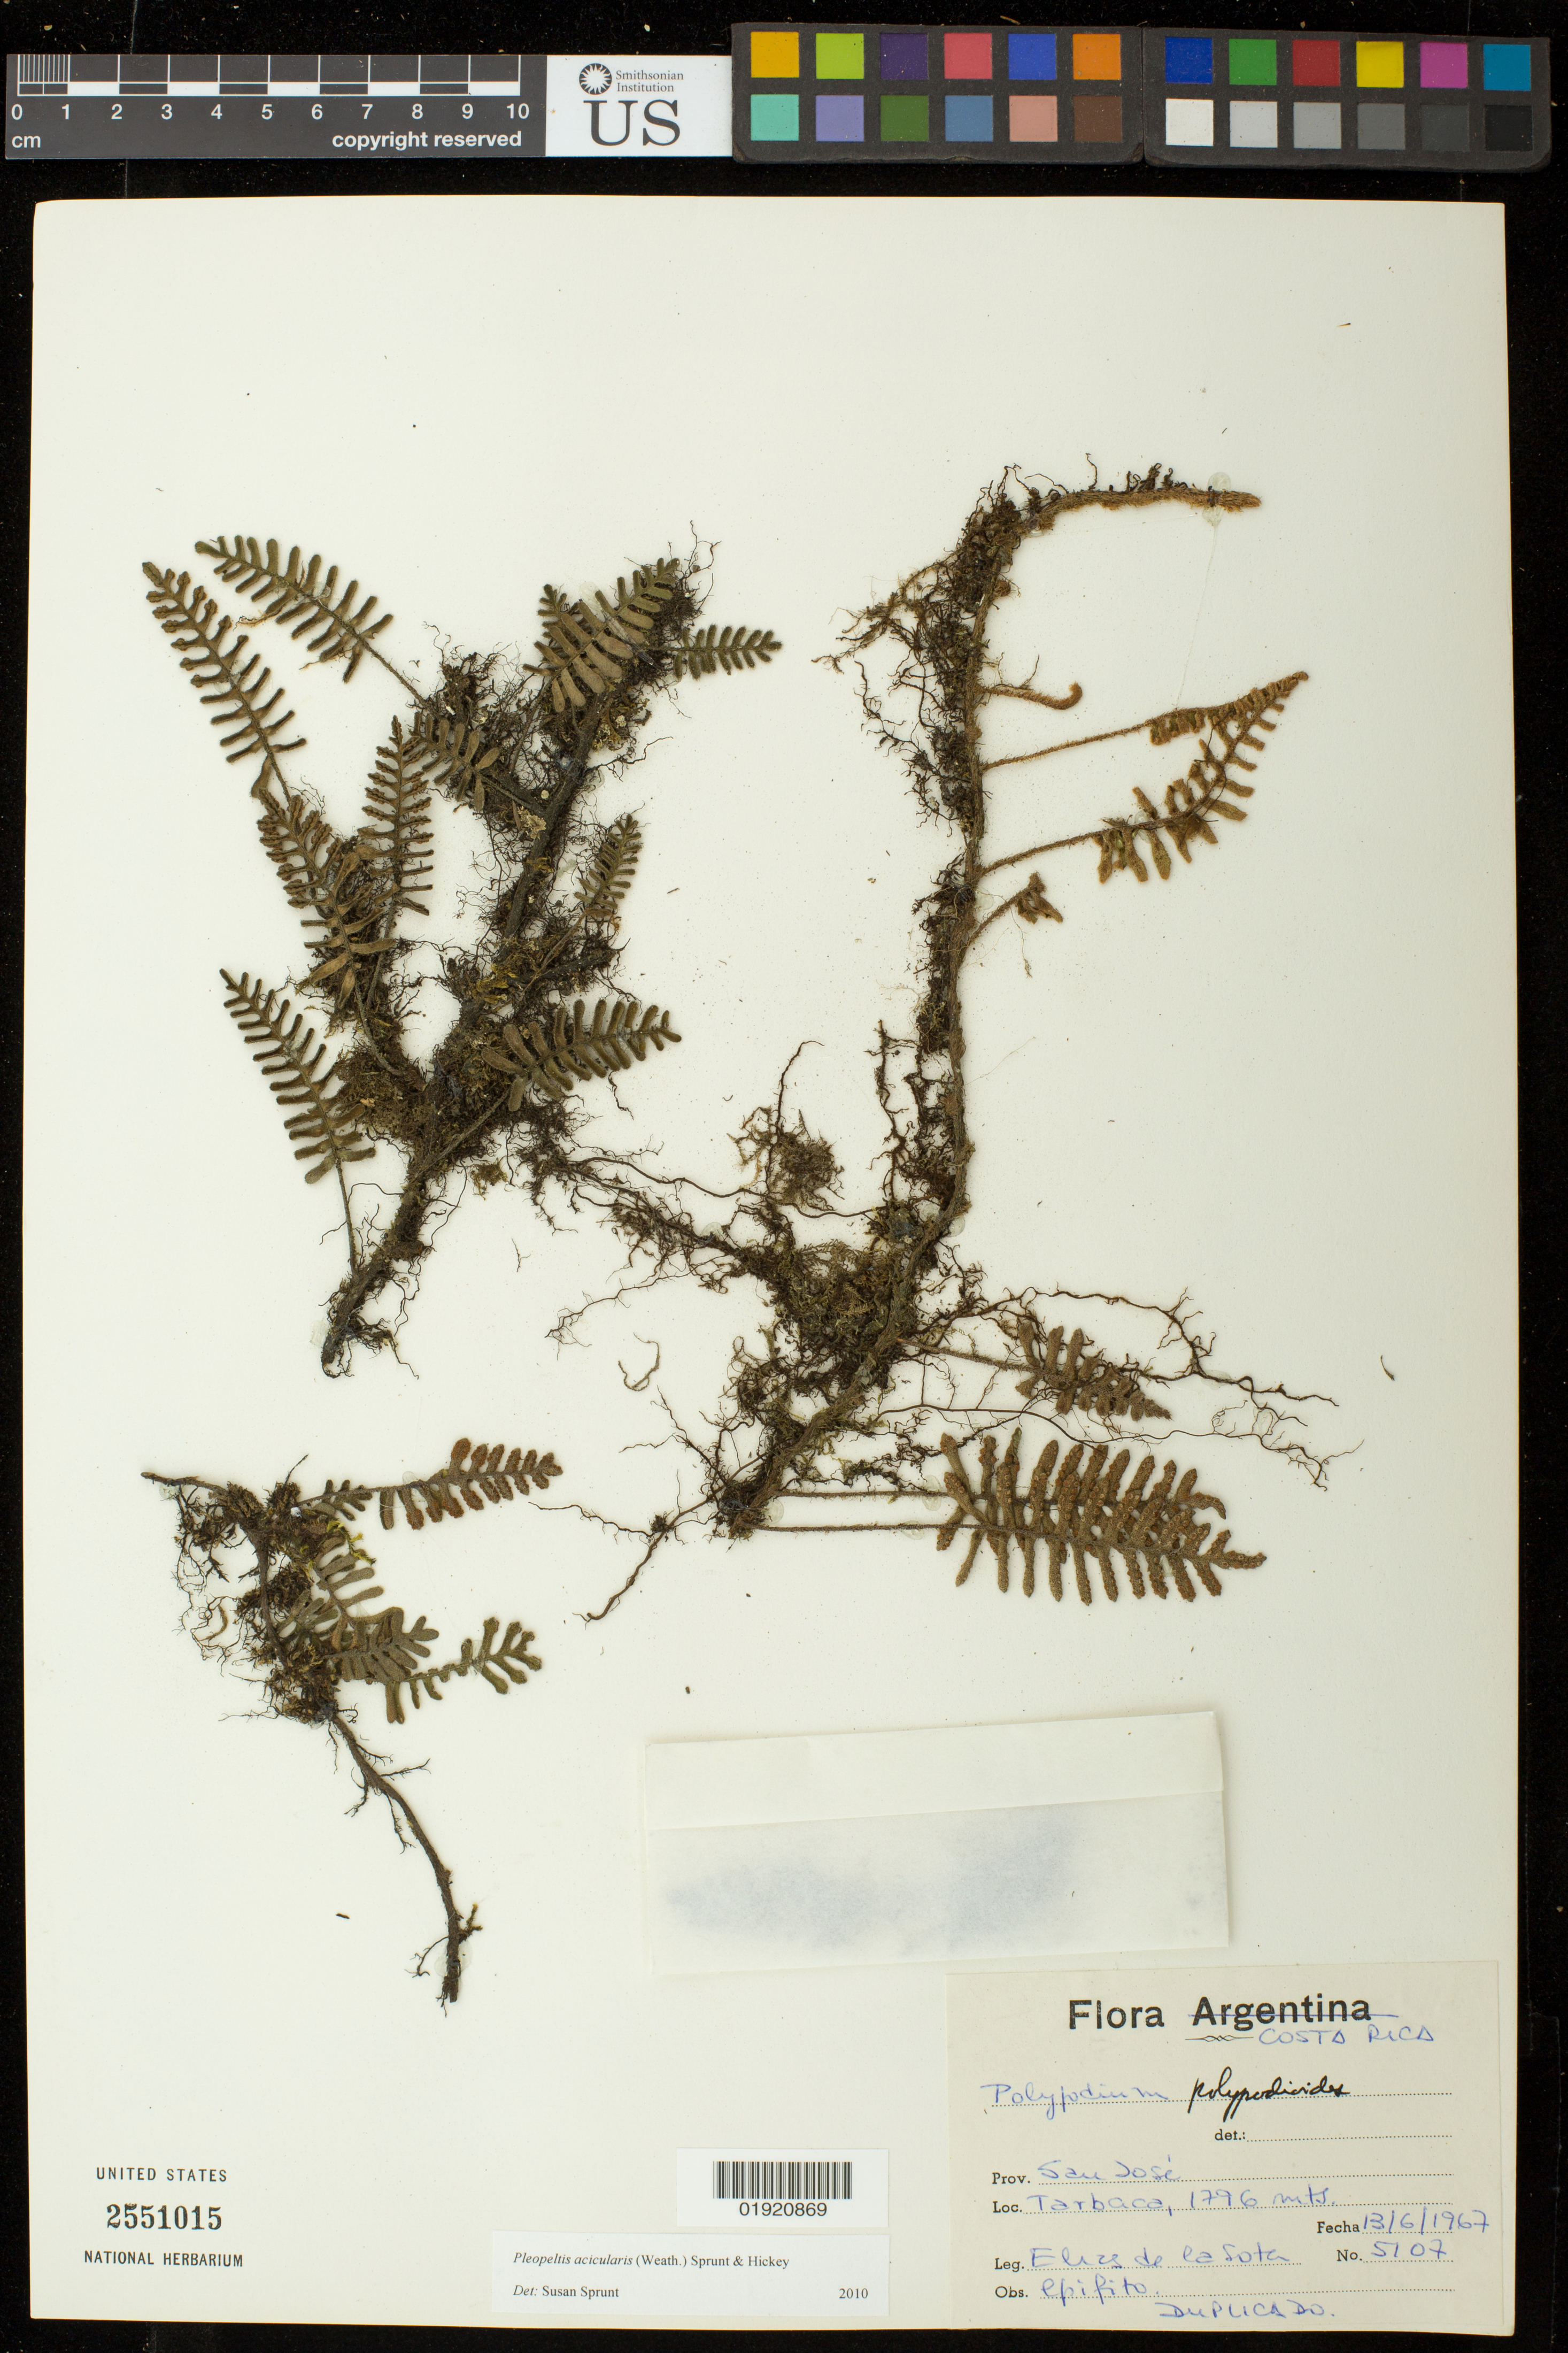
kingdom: Plantae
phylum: Tracheophyta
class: Polypodiopsida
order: Polypodiales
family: Polypodiaceae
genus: Pleopeltis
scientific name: Pleopeltis acicularis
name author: (Weath.) A.R. Sm. & Krömer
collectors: E. R. de la Sota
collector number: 5107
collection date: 1967-06-13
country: Costa Rica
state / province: San José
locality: Costa Rica. Prov. San Jose. Loc. Tarbaca.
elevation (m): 1796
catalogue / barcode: US 2551015